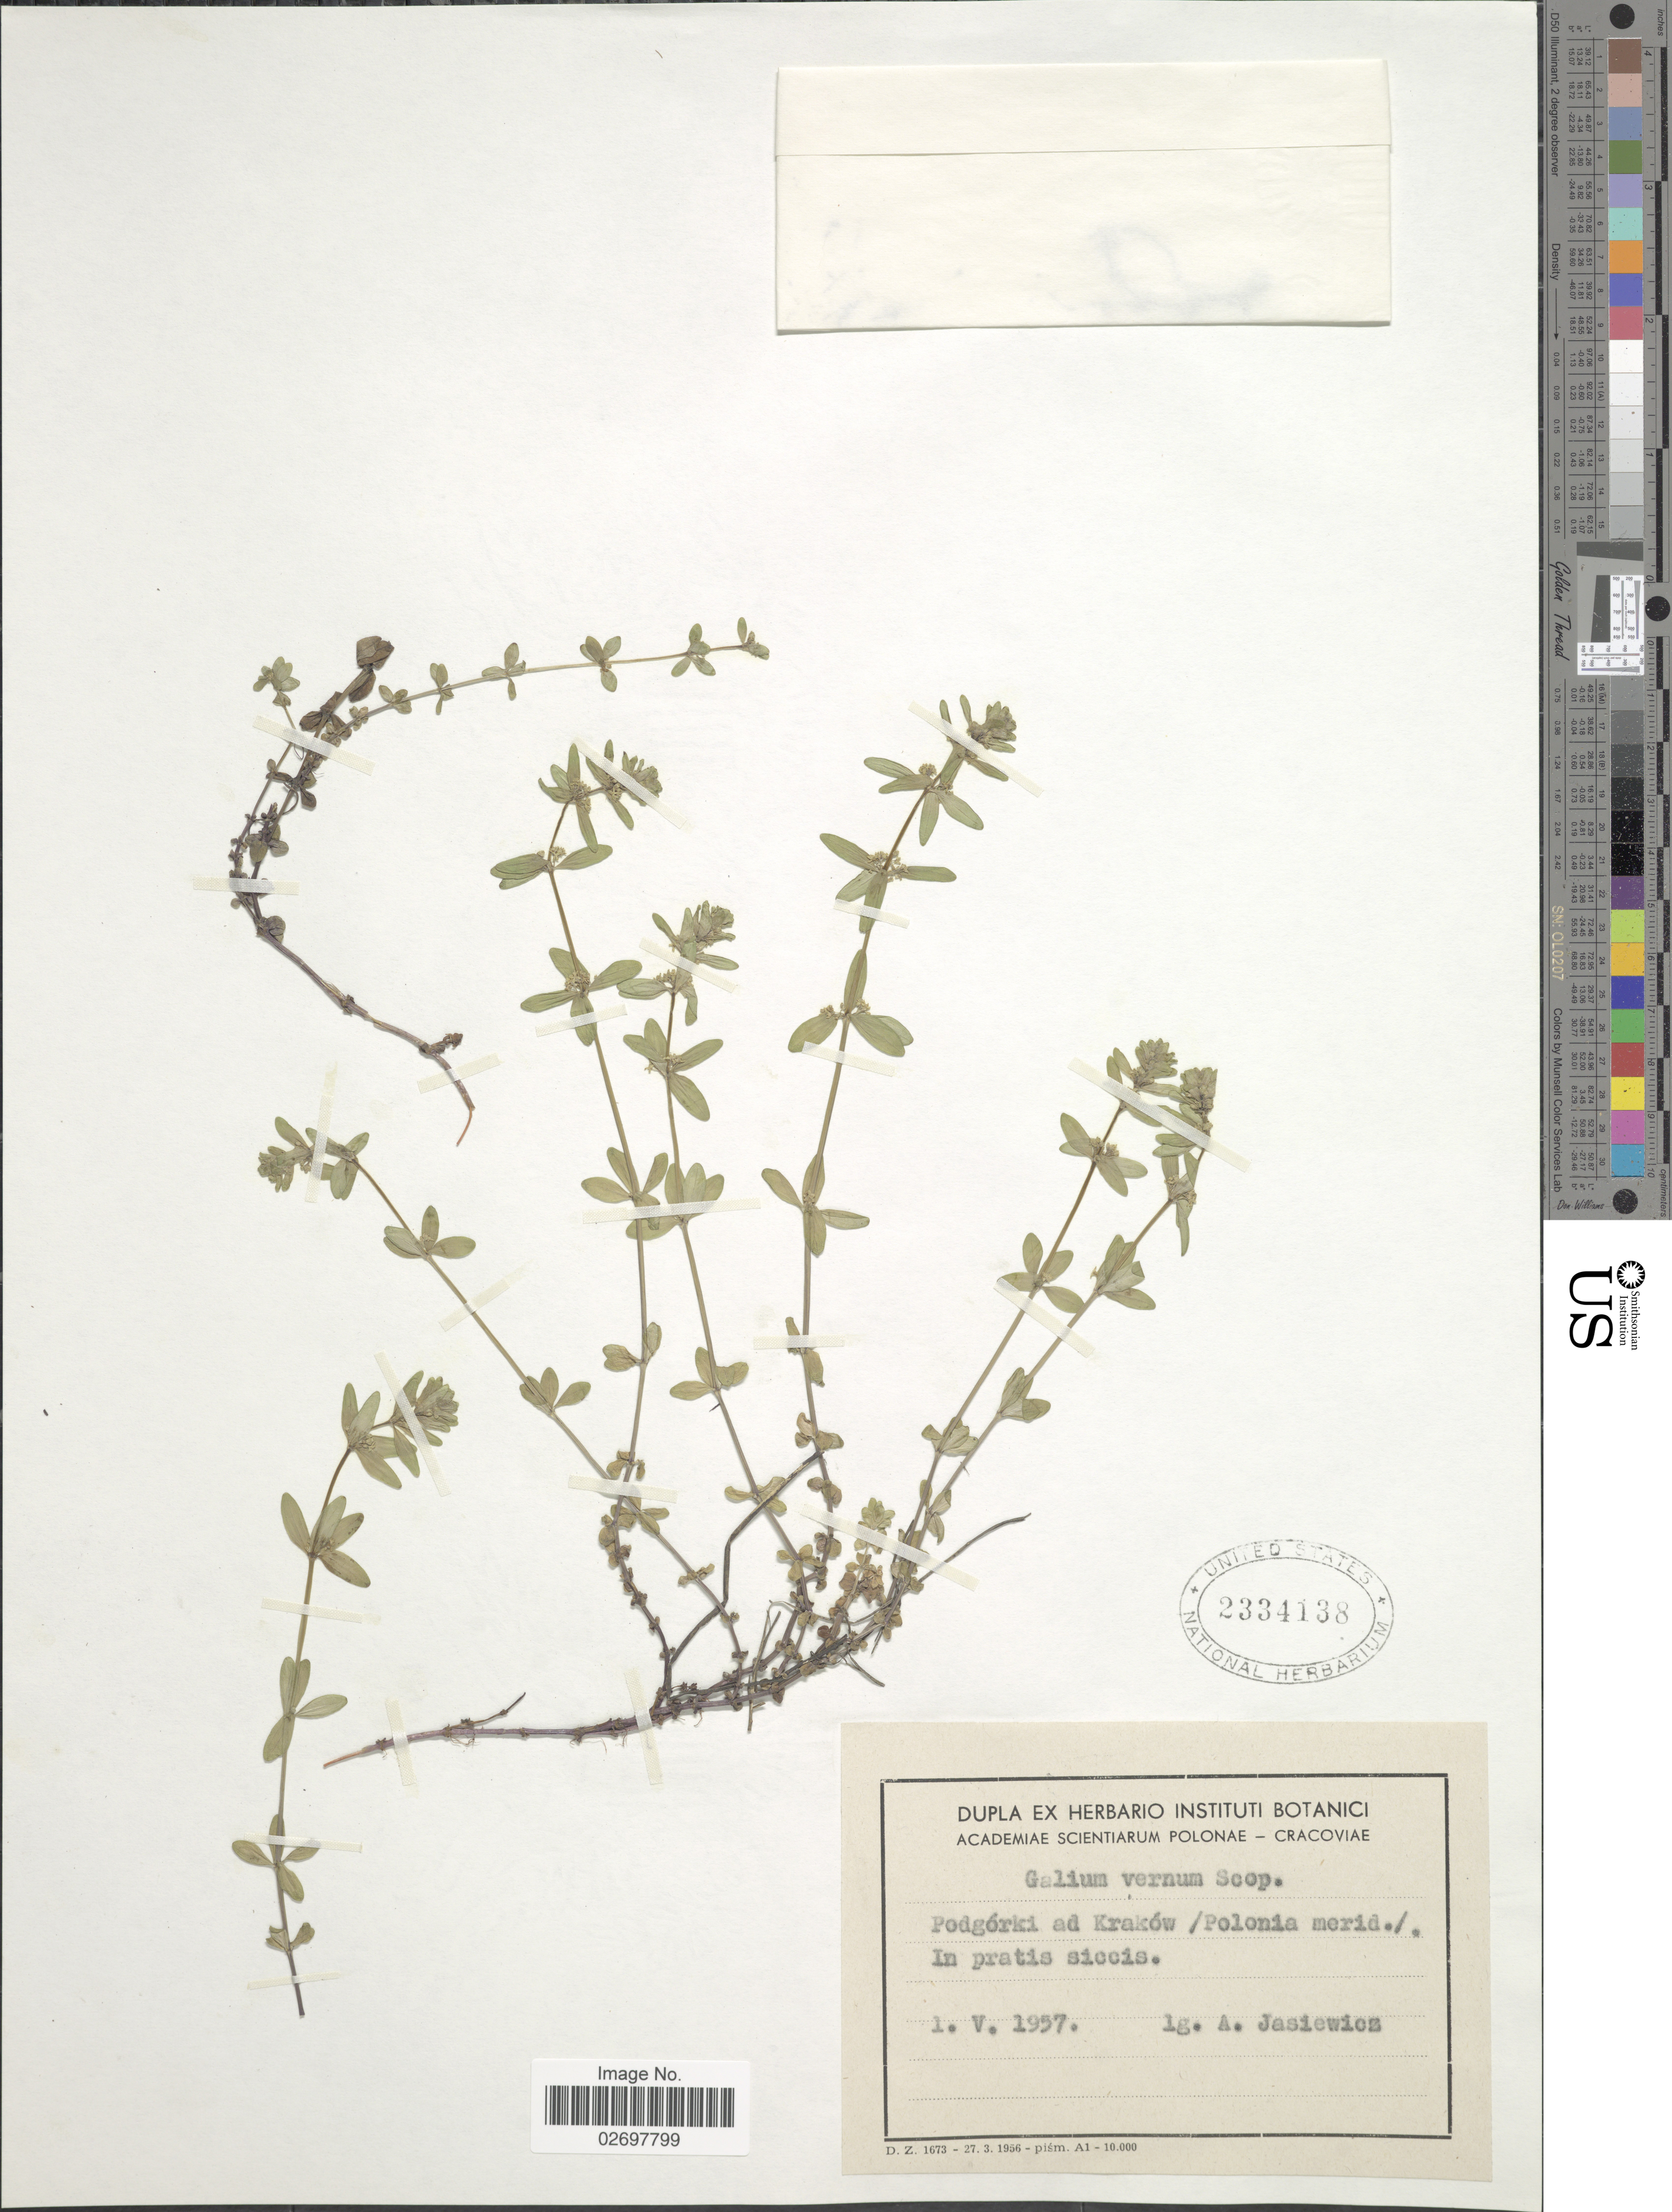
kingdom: Plantae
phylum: Tracheophyta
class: Magnoliopsida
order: Gentianales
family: Rubiaceae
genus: Galium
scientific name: Galium verum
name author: L.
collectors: A. Jasiewicz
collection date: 1957-05-01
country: Poland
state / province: Malopolskie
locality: Podgorki ad Krakow, Polonia merid. In pratis siccis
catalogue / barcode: US 2334138